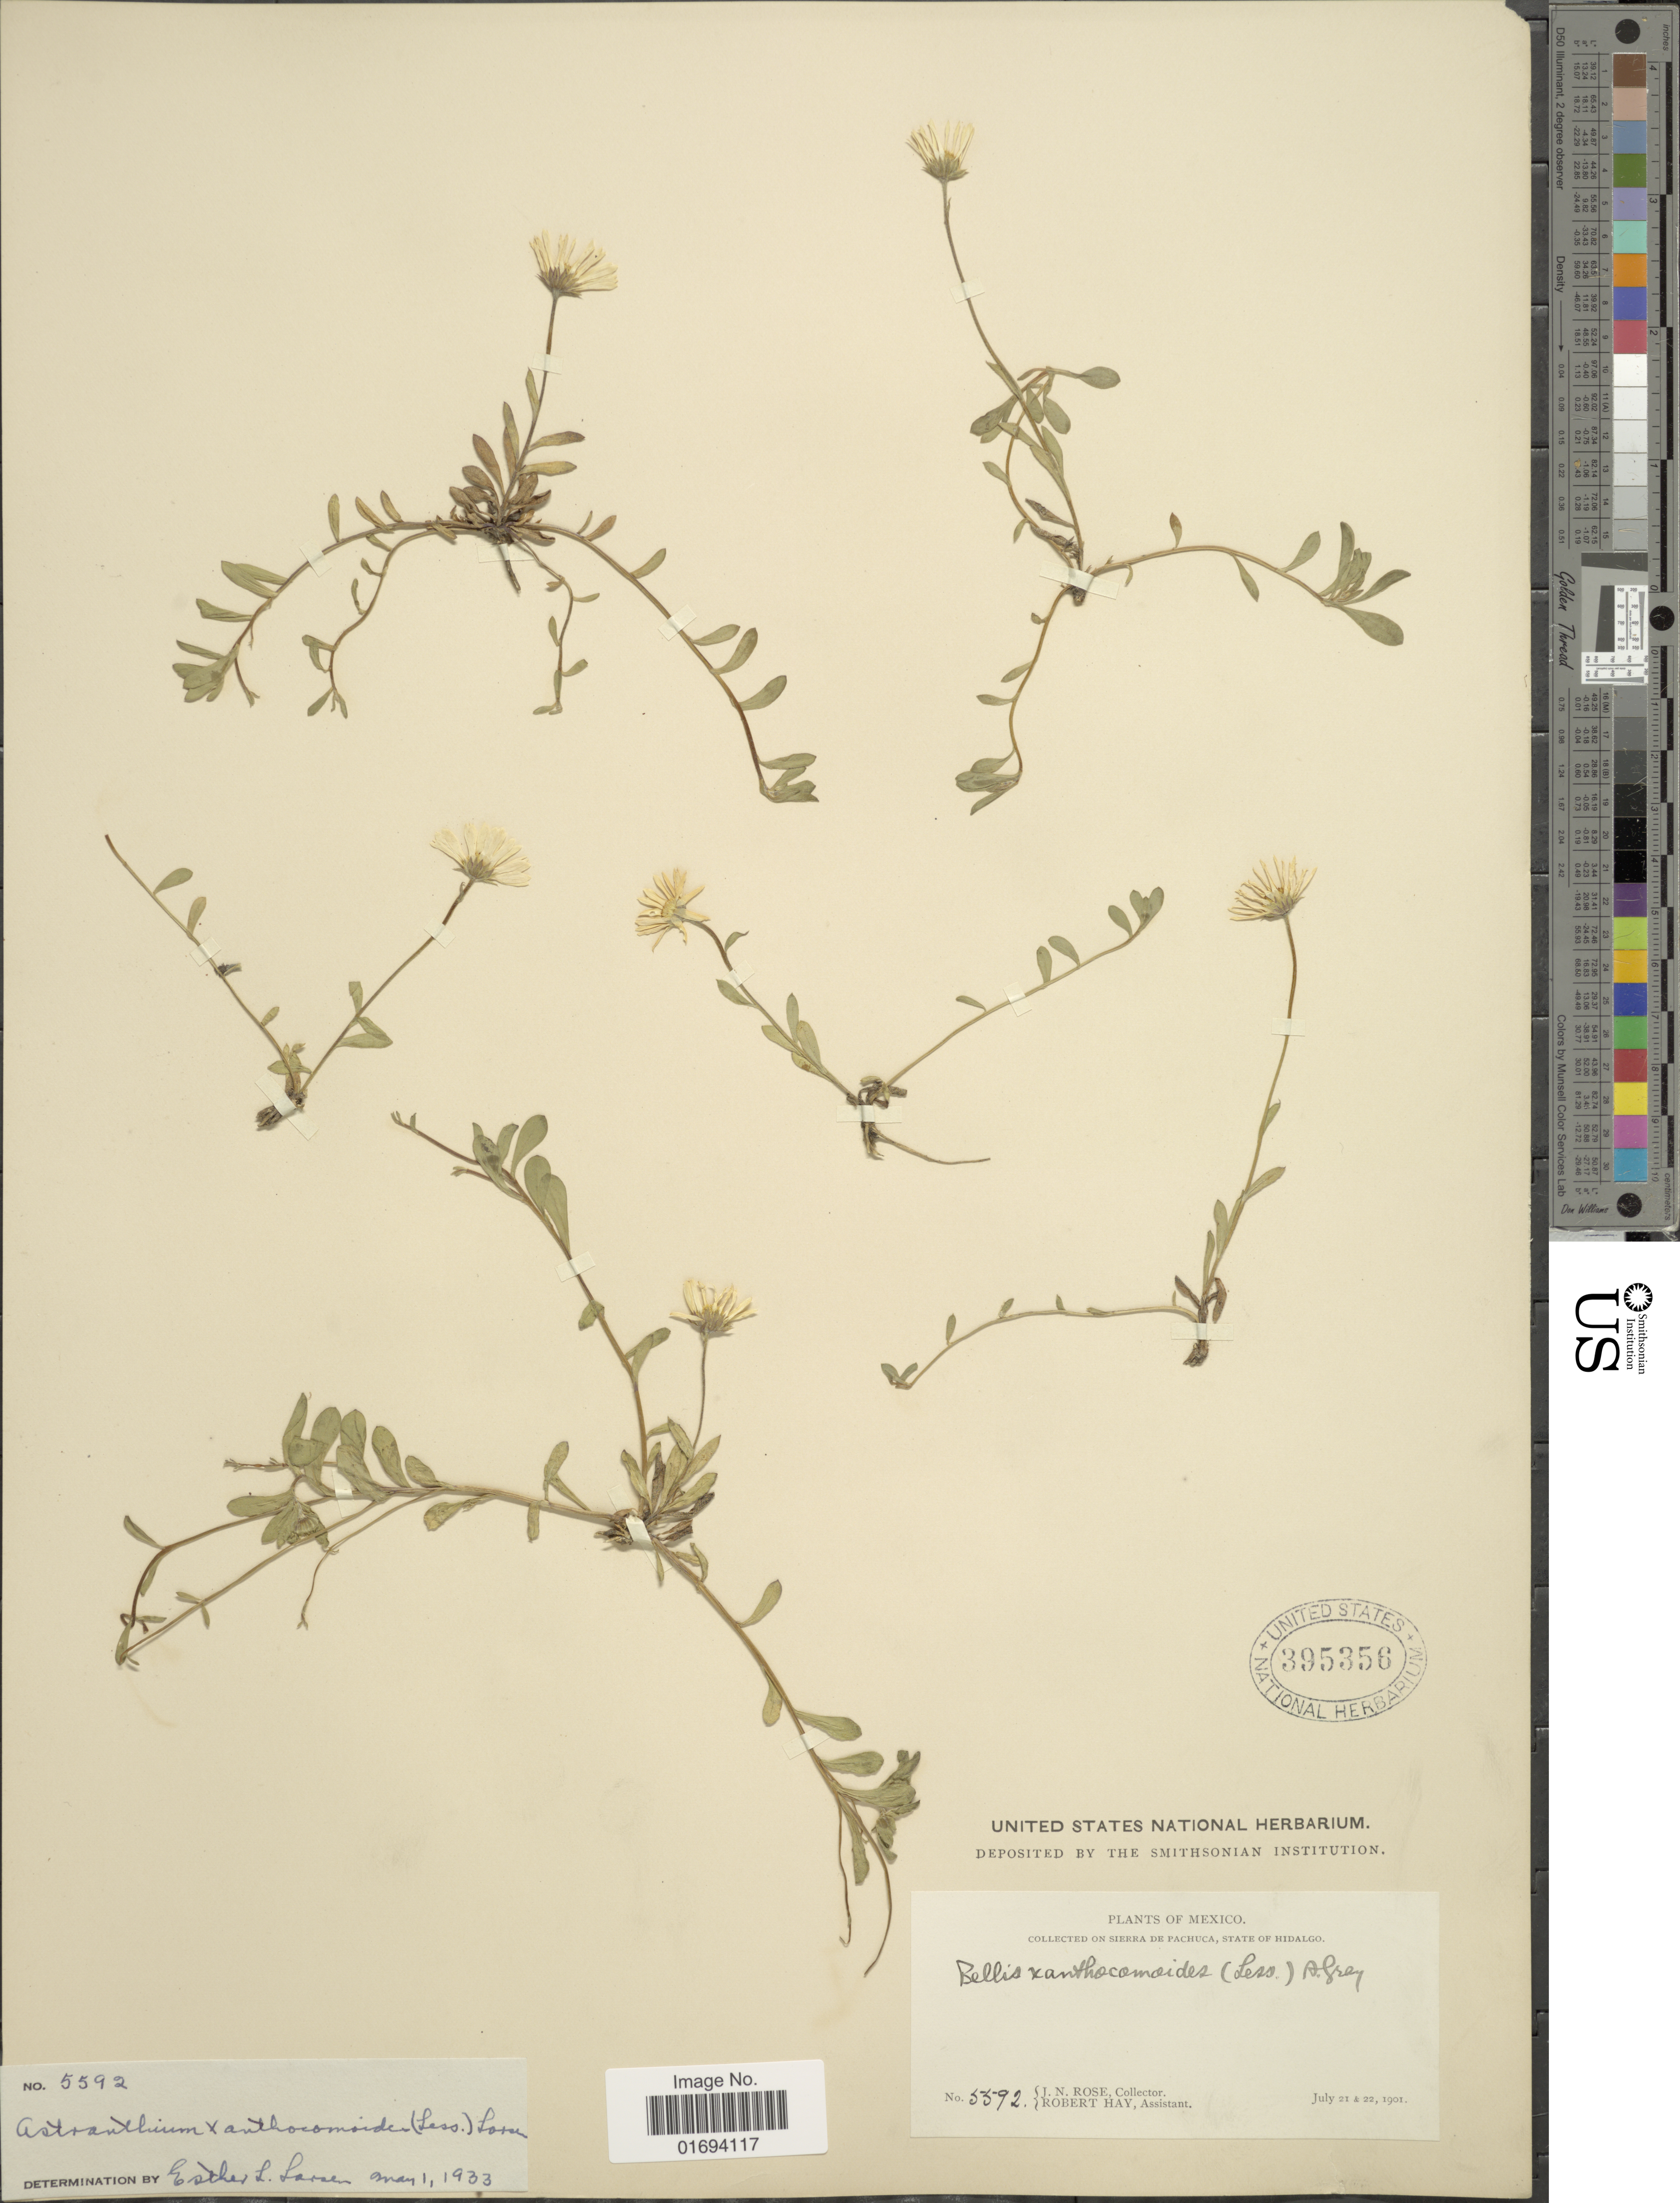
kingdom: Plantae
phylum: Tracheophyta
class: Magnoliopsida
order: Asterales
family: Asteraceae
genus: Astranthium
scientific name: Astranthium xanthocomoides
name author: (Less.) Larsen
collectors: J. N. Rose & R. H. Hay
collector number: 5392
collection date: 1901-07-21/1901-07-22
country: Mexico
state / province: Hidalgo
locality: Sierra de Pachuca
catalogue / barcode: US 395356